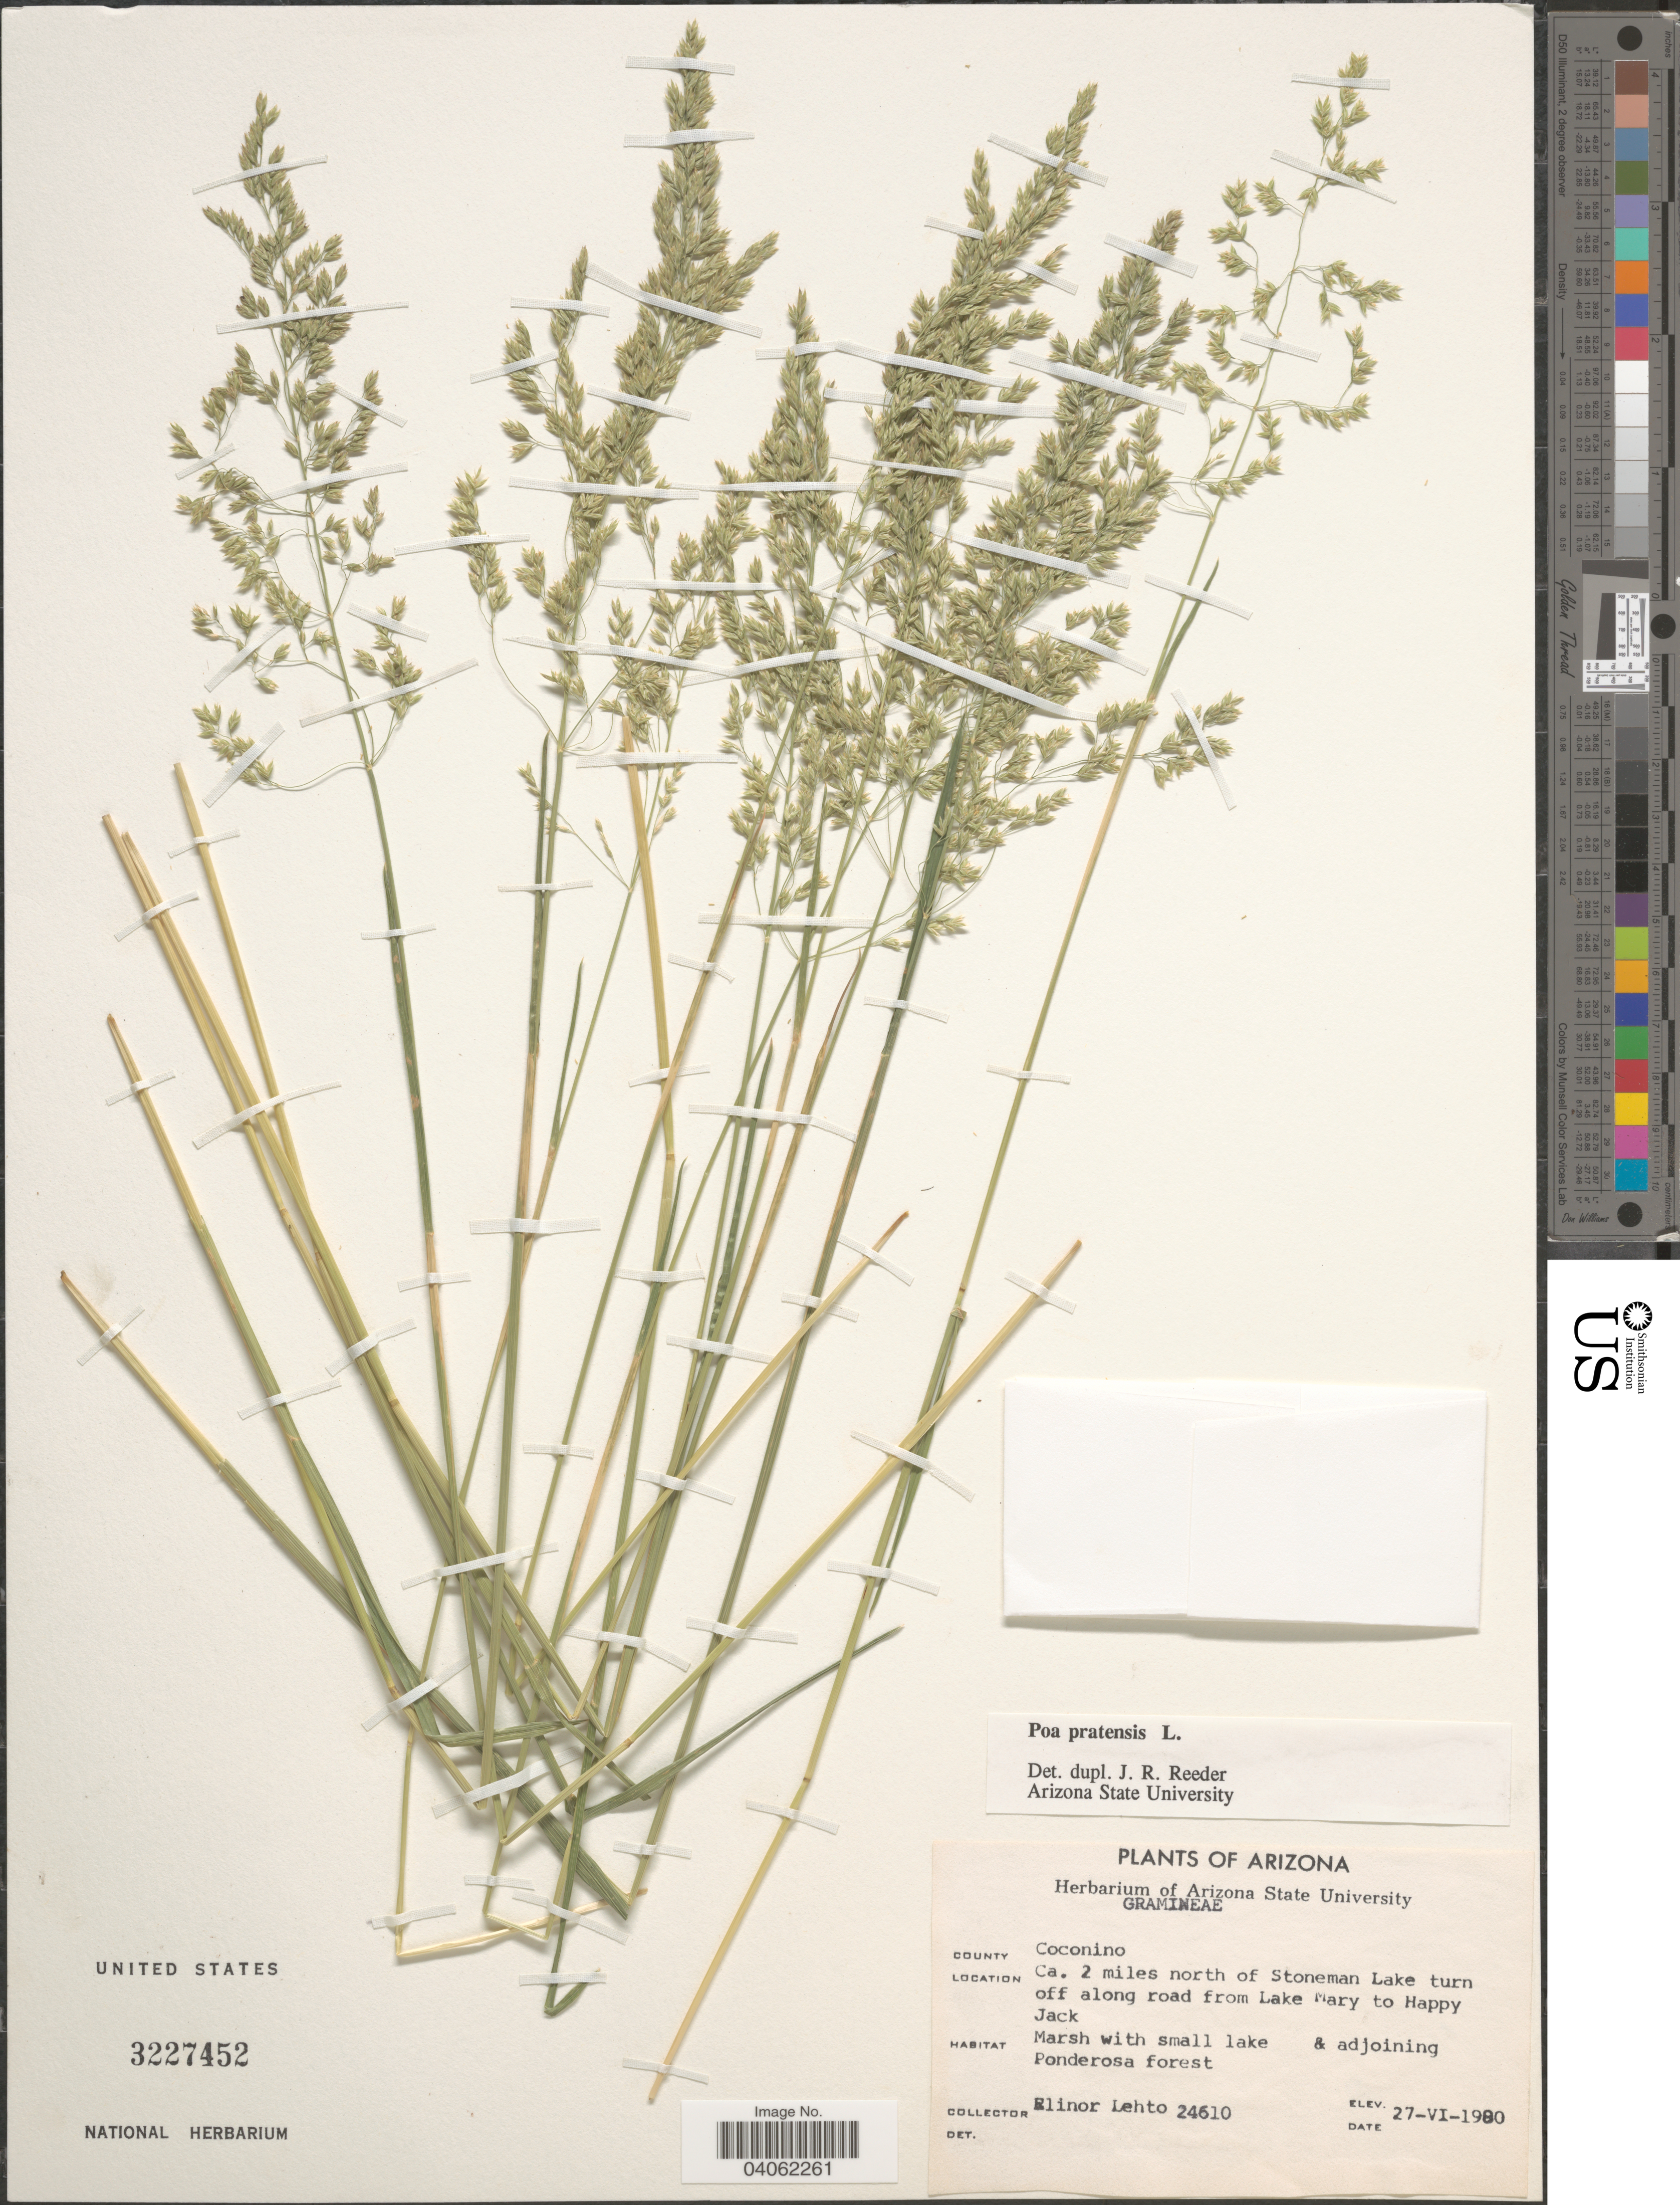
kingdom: Plantae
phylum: Tracheophyta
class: Liliopsida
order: Poales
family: Poaceae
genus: Poa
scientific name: Poa pratensis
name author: L.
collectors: E. Lehto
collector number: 24610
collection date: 1980-06-27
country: United States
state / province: Arizona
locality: County Coconino. Ca. 2 miles north of Stoneman Lake turn off along road from Lake Mary to Happy Jack.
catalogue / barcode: US 3227452